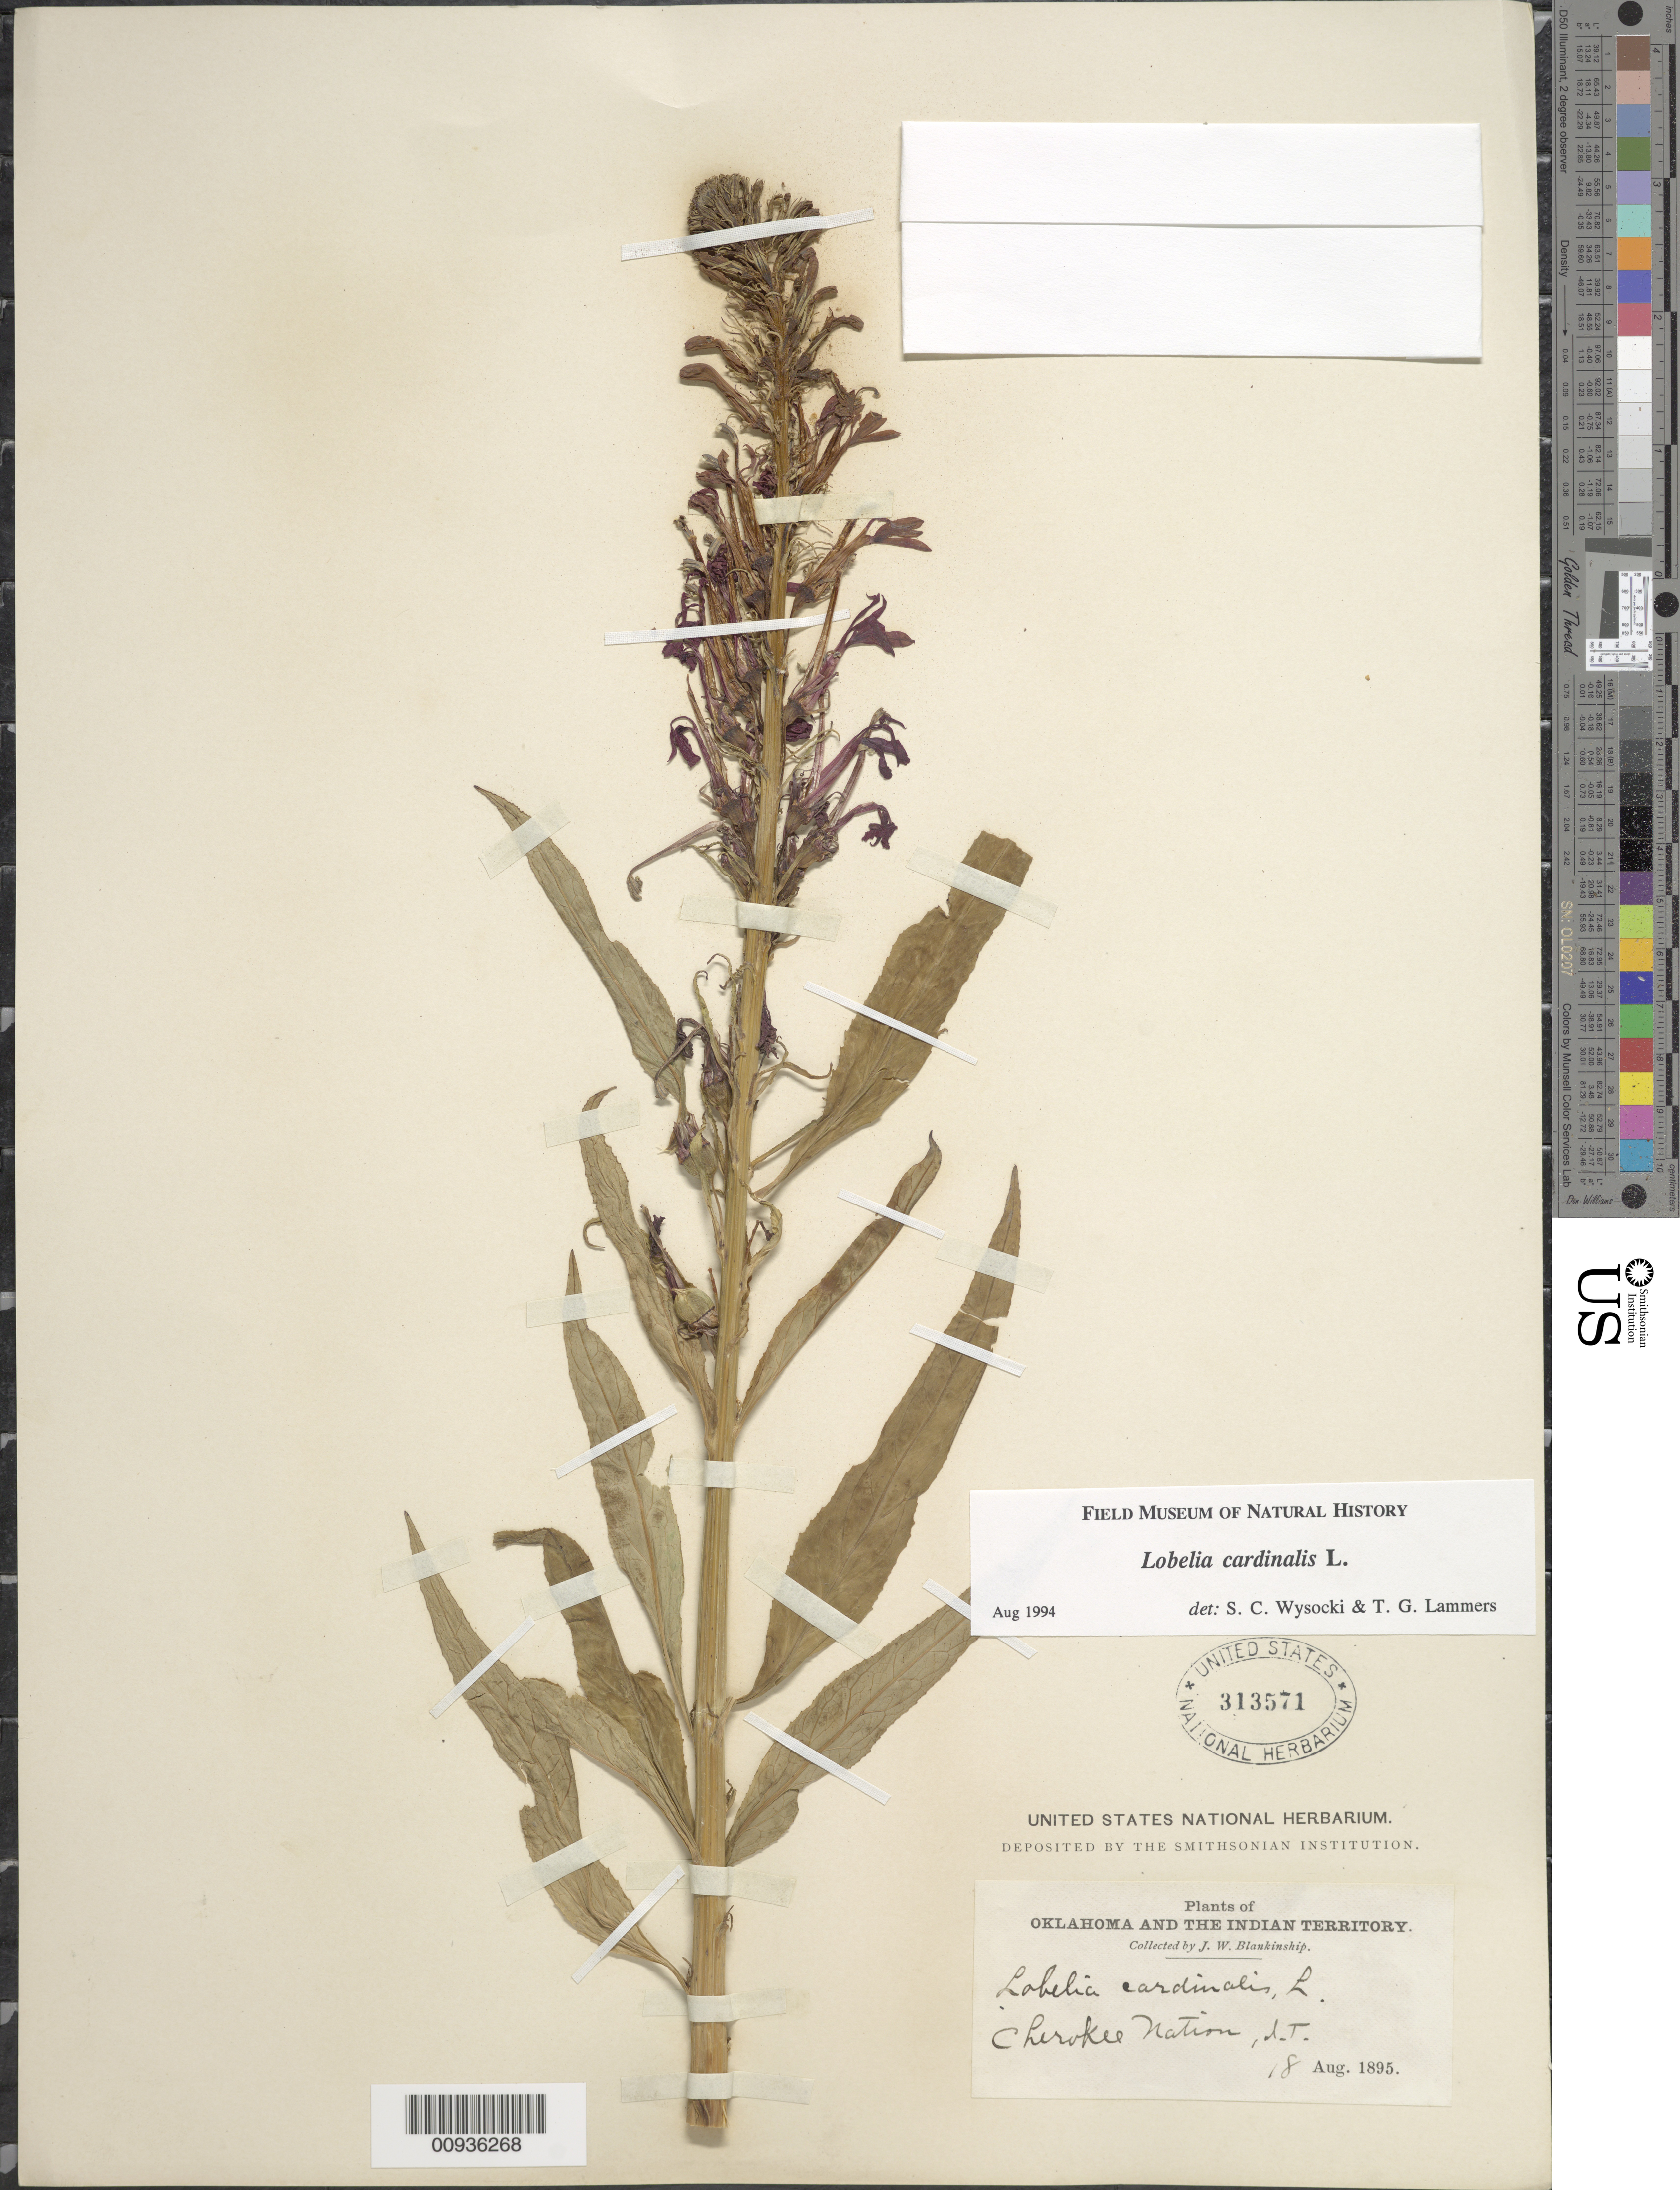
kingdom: Plantae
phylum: Tracheophyta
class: Magnoliopsida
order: Asterales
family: Campanulaceae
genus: Lobelia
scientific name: Lobelia cardinalis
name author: L.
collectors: J. W. Blankinship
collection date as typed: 18 Aug 1895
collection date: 1895-08-18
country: United States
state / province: Oklahoma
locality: Cherokee Nation, I.T.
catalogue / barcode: US 313571